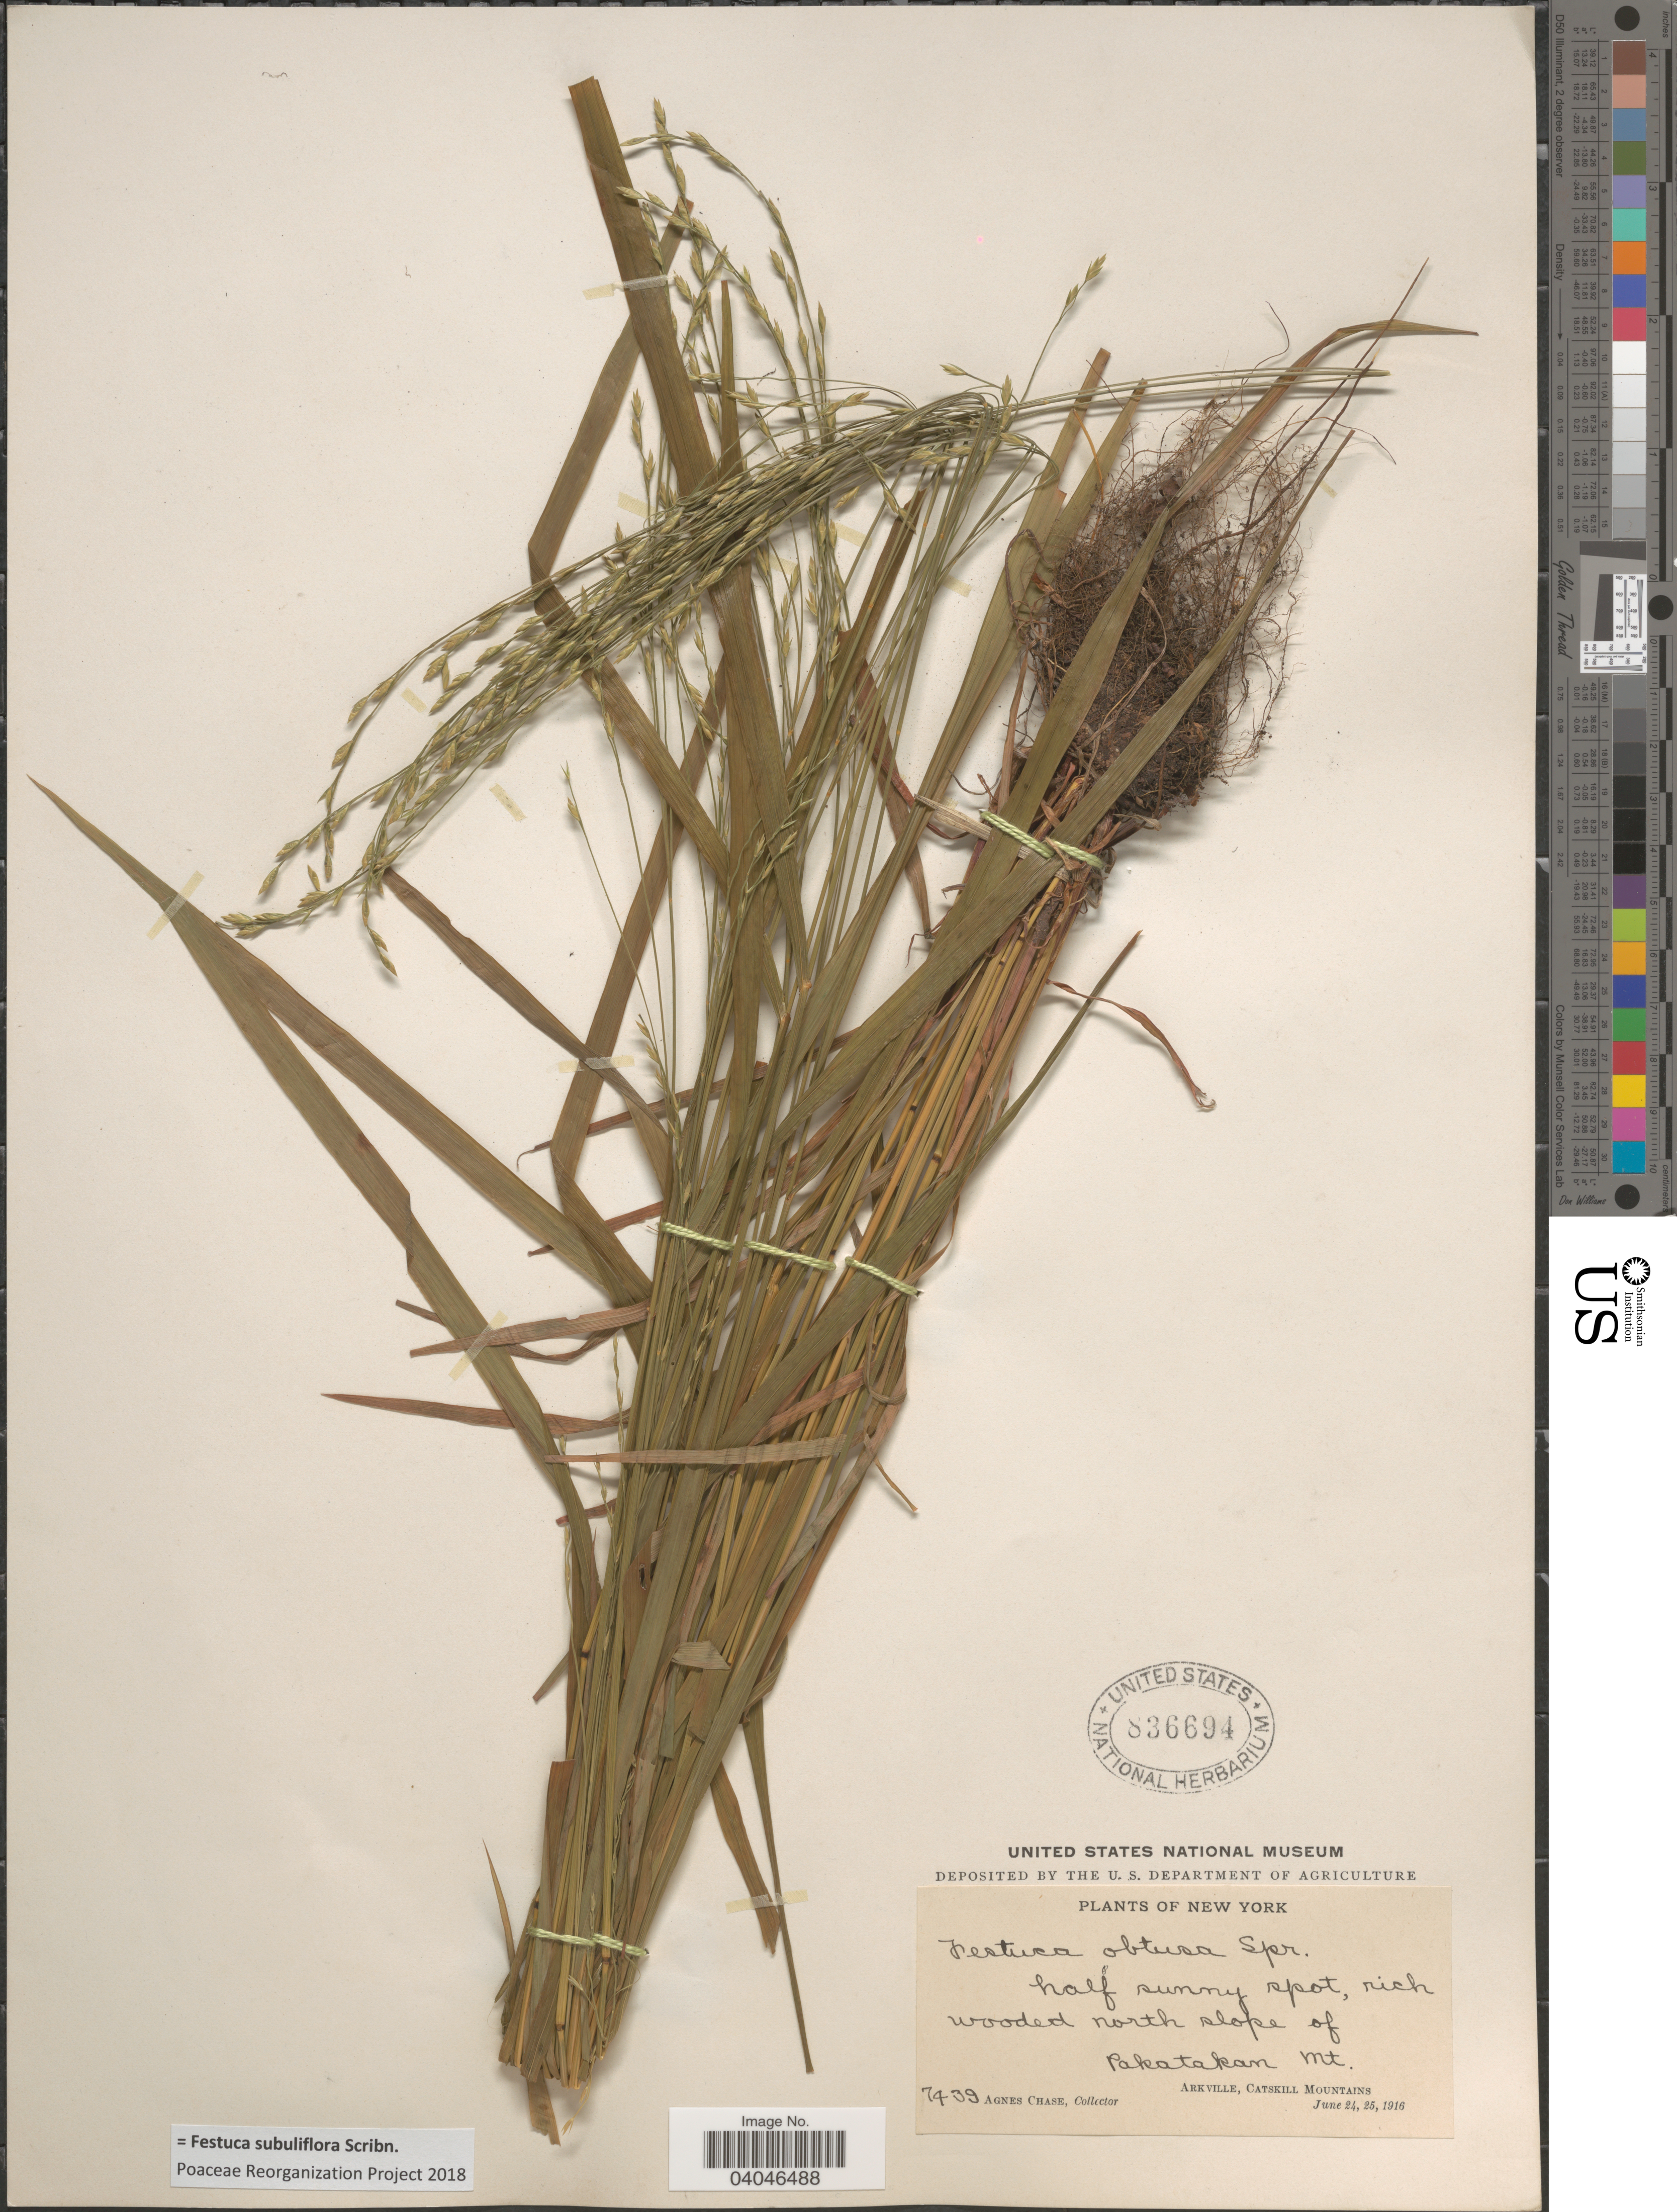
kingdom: Plantae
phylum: Tracheophyta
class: Liliopsida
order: Poales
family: Poaceae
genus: Festuca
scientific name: Festuca subuliflora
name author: Scribn.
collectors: A. Chase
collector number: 7439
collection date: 1916-06-24/1916-06-25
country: United States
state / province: New York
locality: Half sunny spot, rich wooded north slope of Pakatakan Mt. Arkville, Catskill Mountains.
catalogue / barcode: US 836694